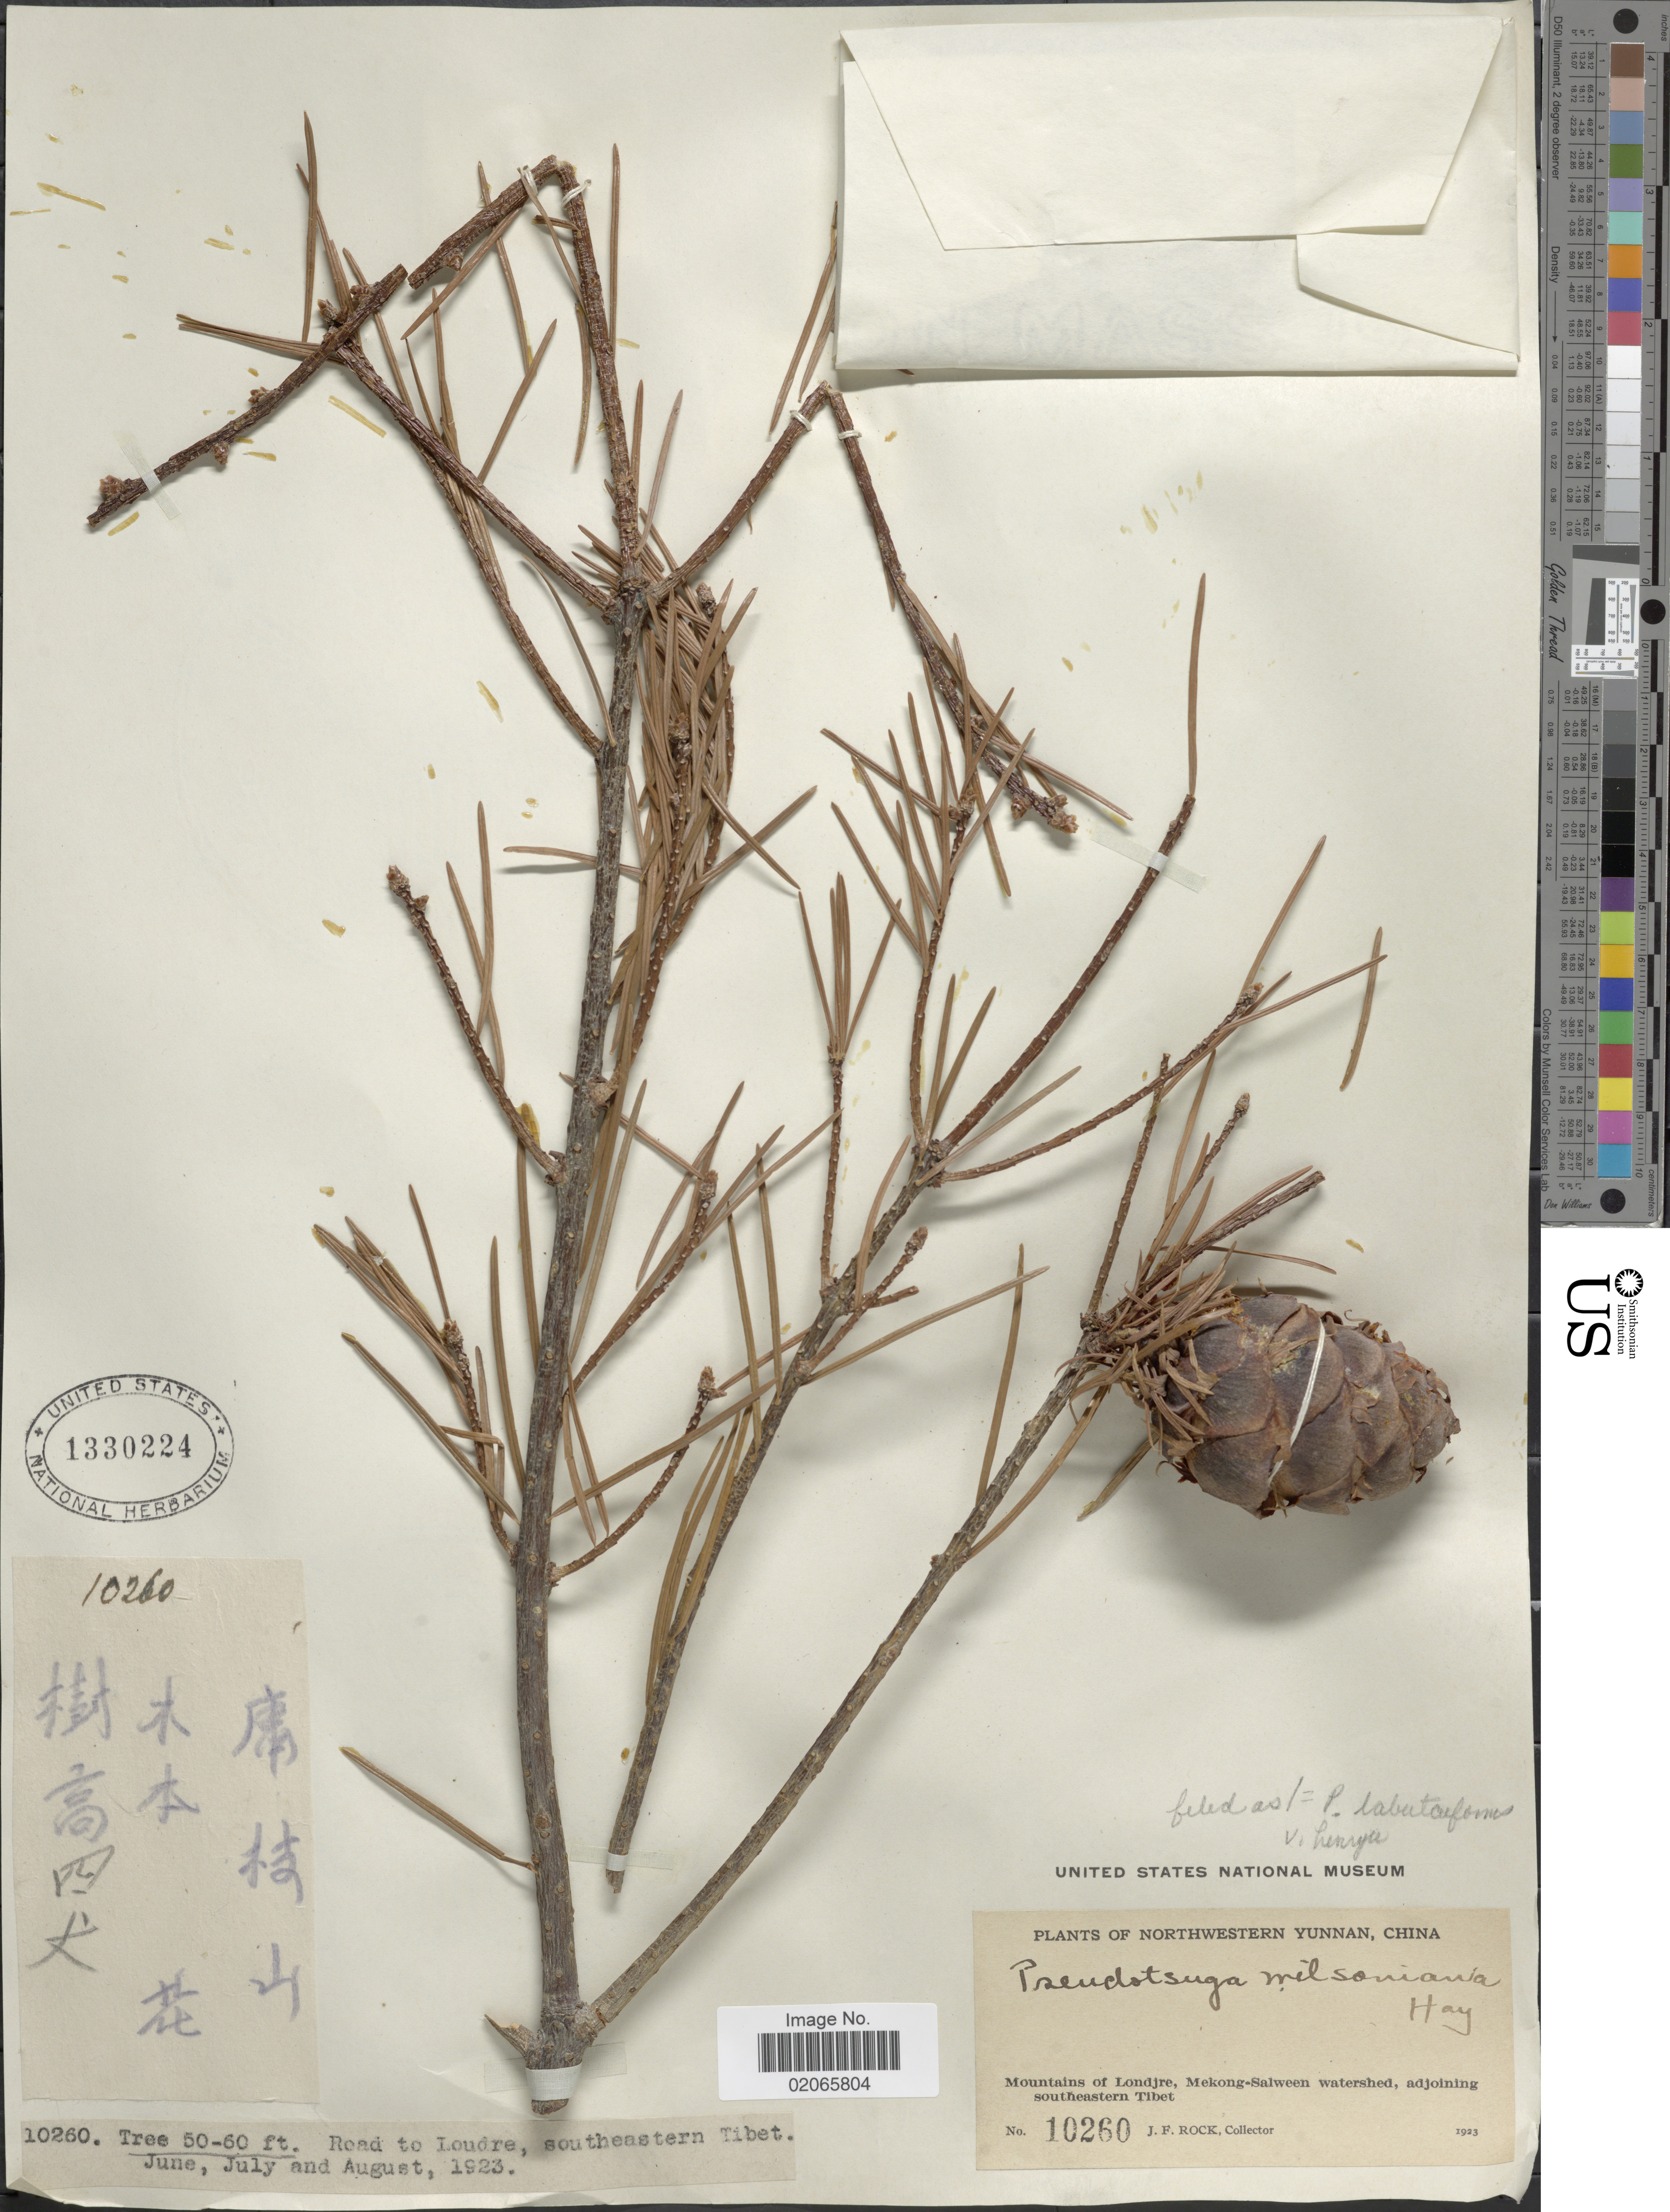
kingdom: Plantae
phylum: Tracheophyta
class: Pinopsida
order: Pinales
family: Pinaceae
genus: Pinus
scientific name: Pinus tabuliformis var. henryi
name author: (Mast.) C.T. Kuan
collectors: J. Rock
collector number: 10260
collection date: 1923-06/1923-08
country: China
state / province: Yunnan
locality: Northwestern Yunnan, Mountains of Londjre, Mekong-Salween watershed, adjoining southeastern Tibet, Road to Loudre, southeastern tibet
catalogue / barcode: US 1330224